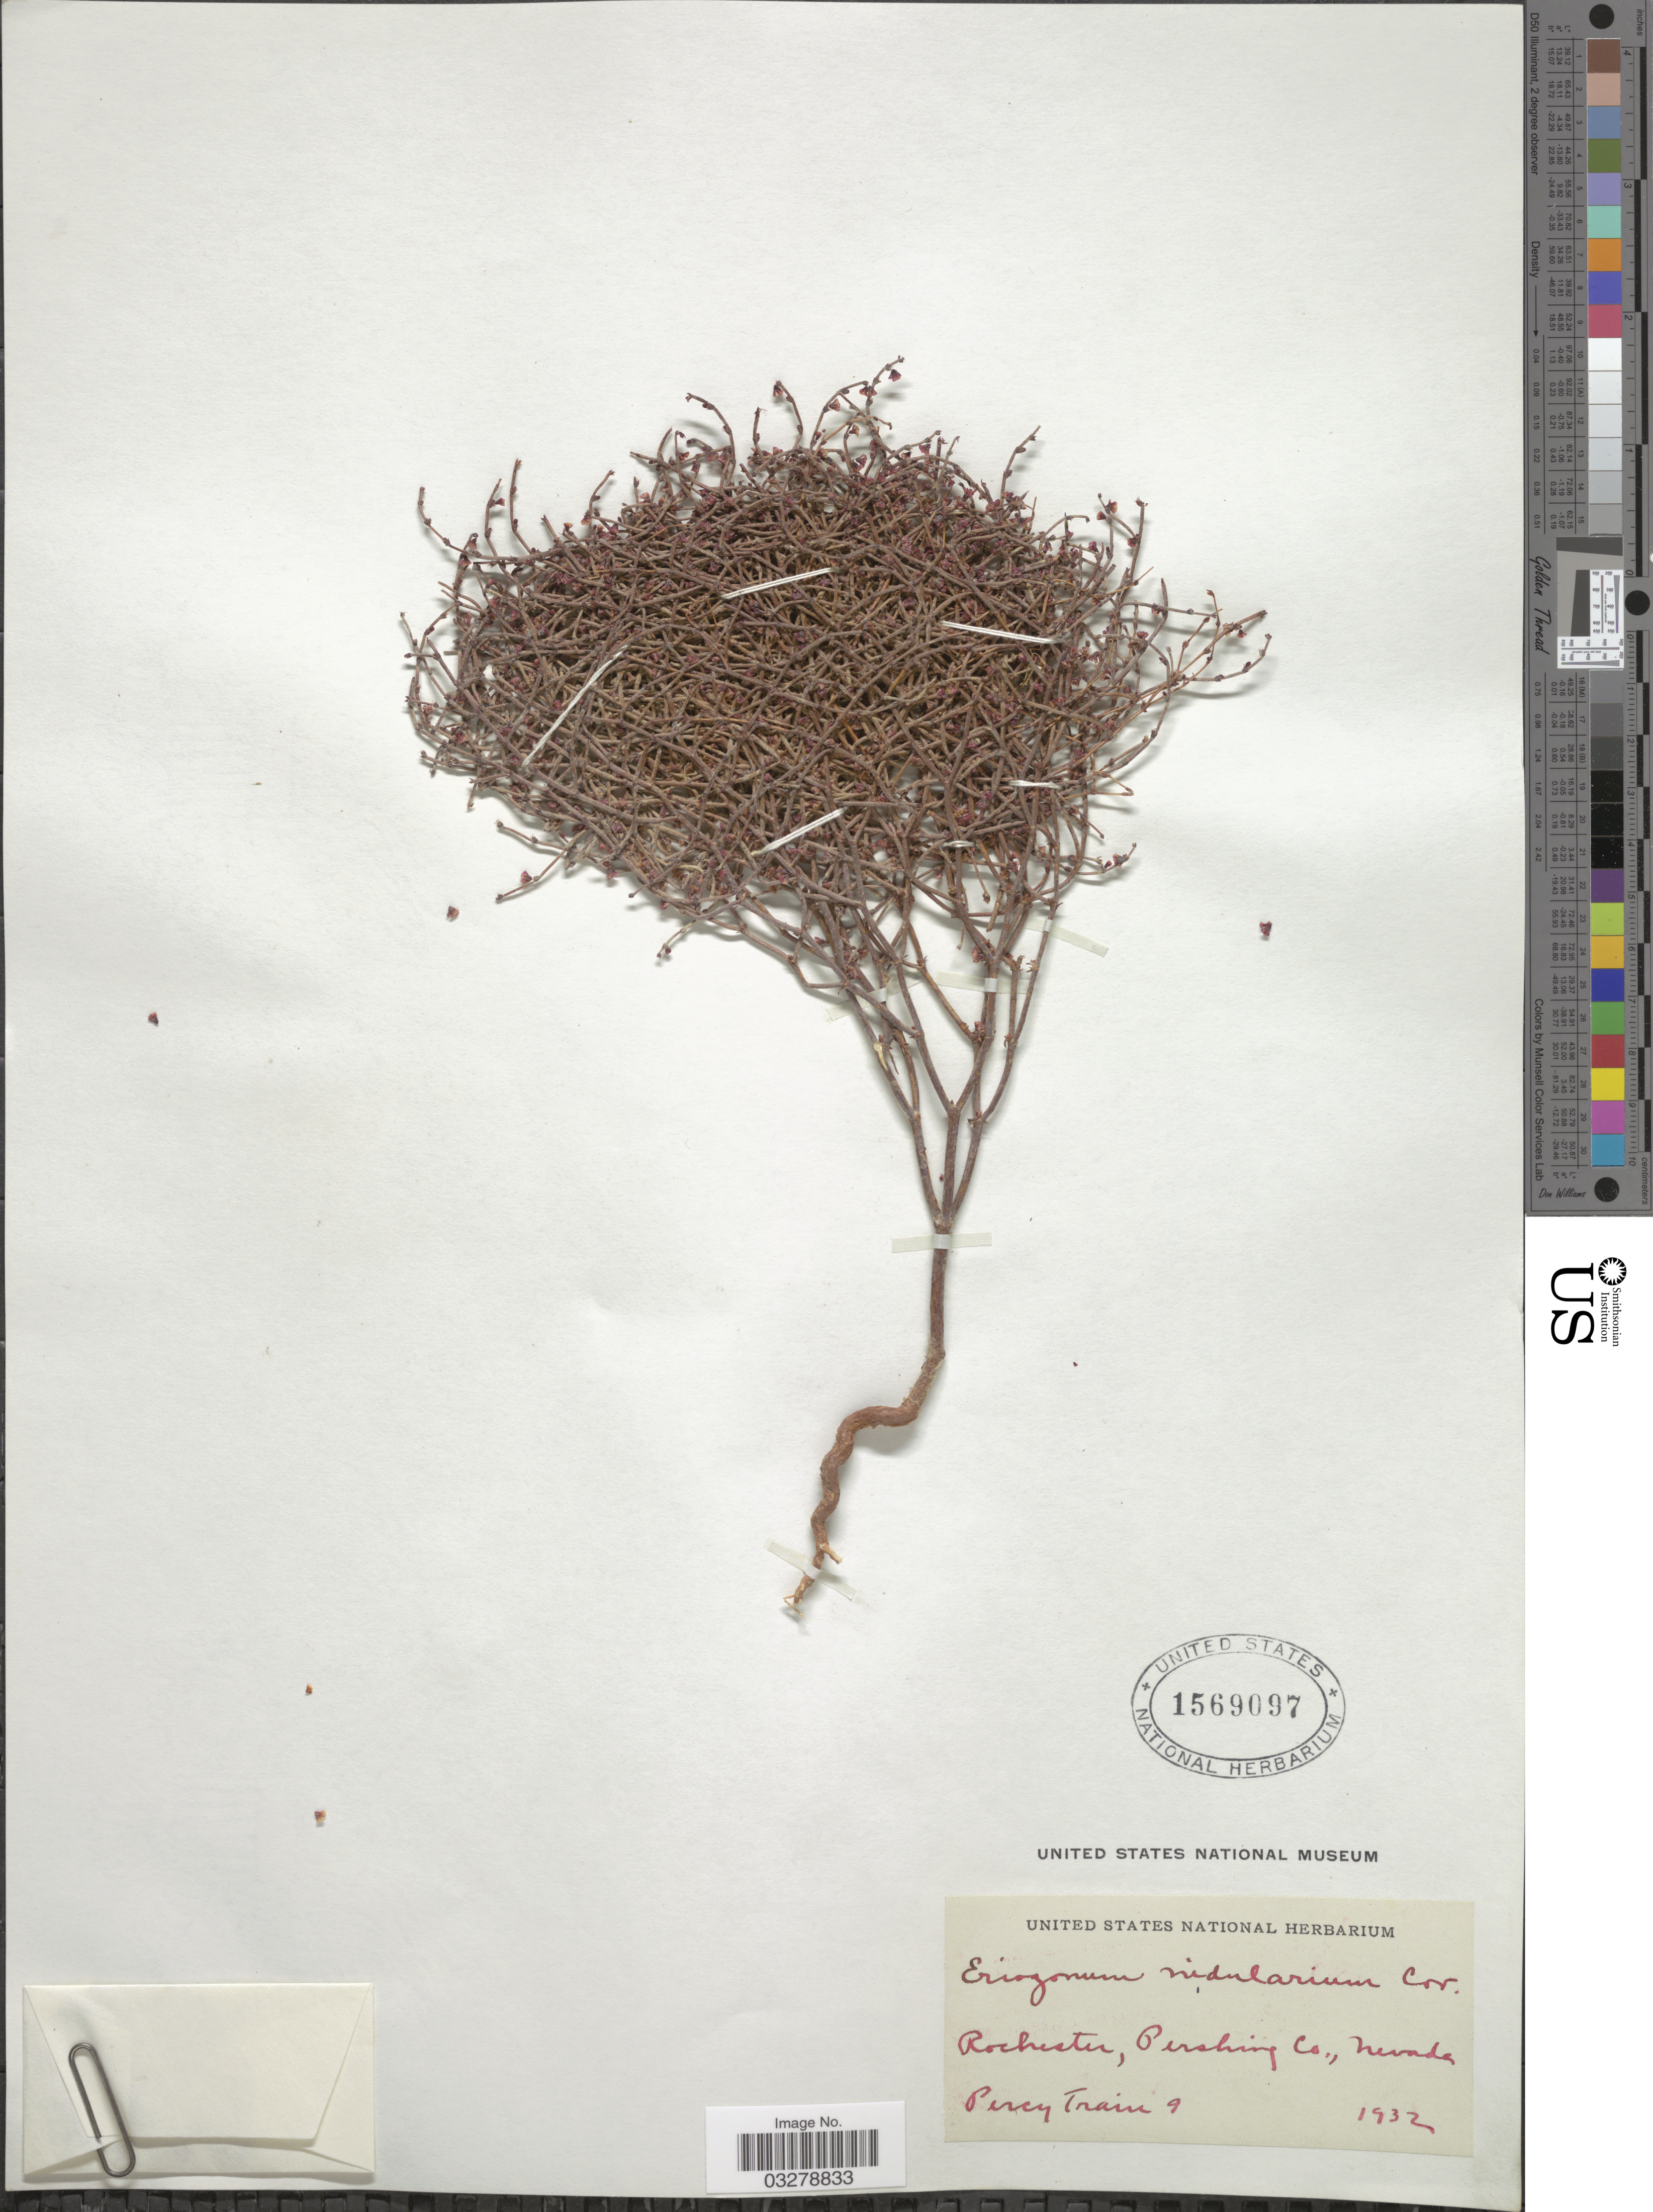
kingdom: Plantae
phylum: Tracheophyta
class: Magnoliopsida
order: Caryophyllales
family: Polygonaceae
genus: Eriogonum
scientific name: Eriogonum nidularium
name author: Coville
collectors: P. Train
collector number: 9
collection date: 1932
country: United States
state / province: Nevada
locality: Rochester, Pershing Co.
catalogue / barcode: US 1569097